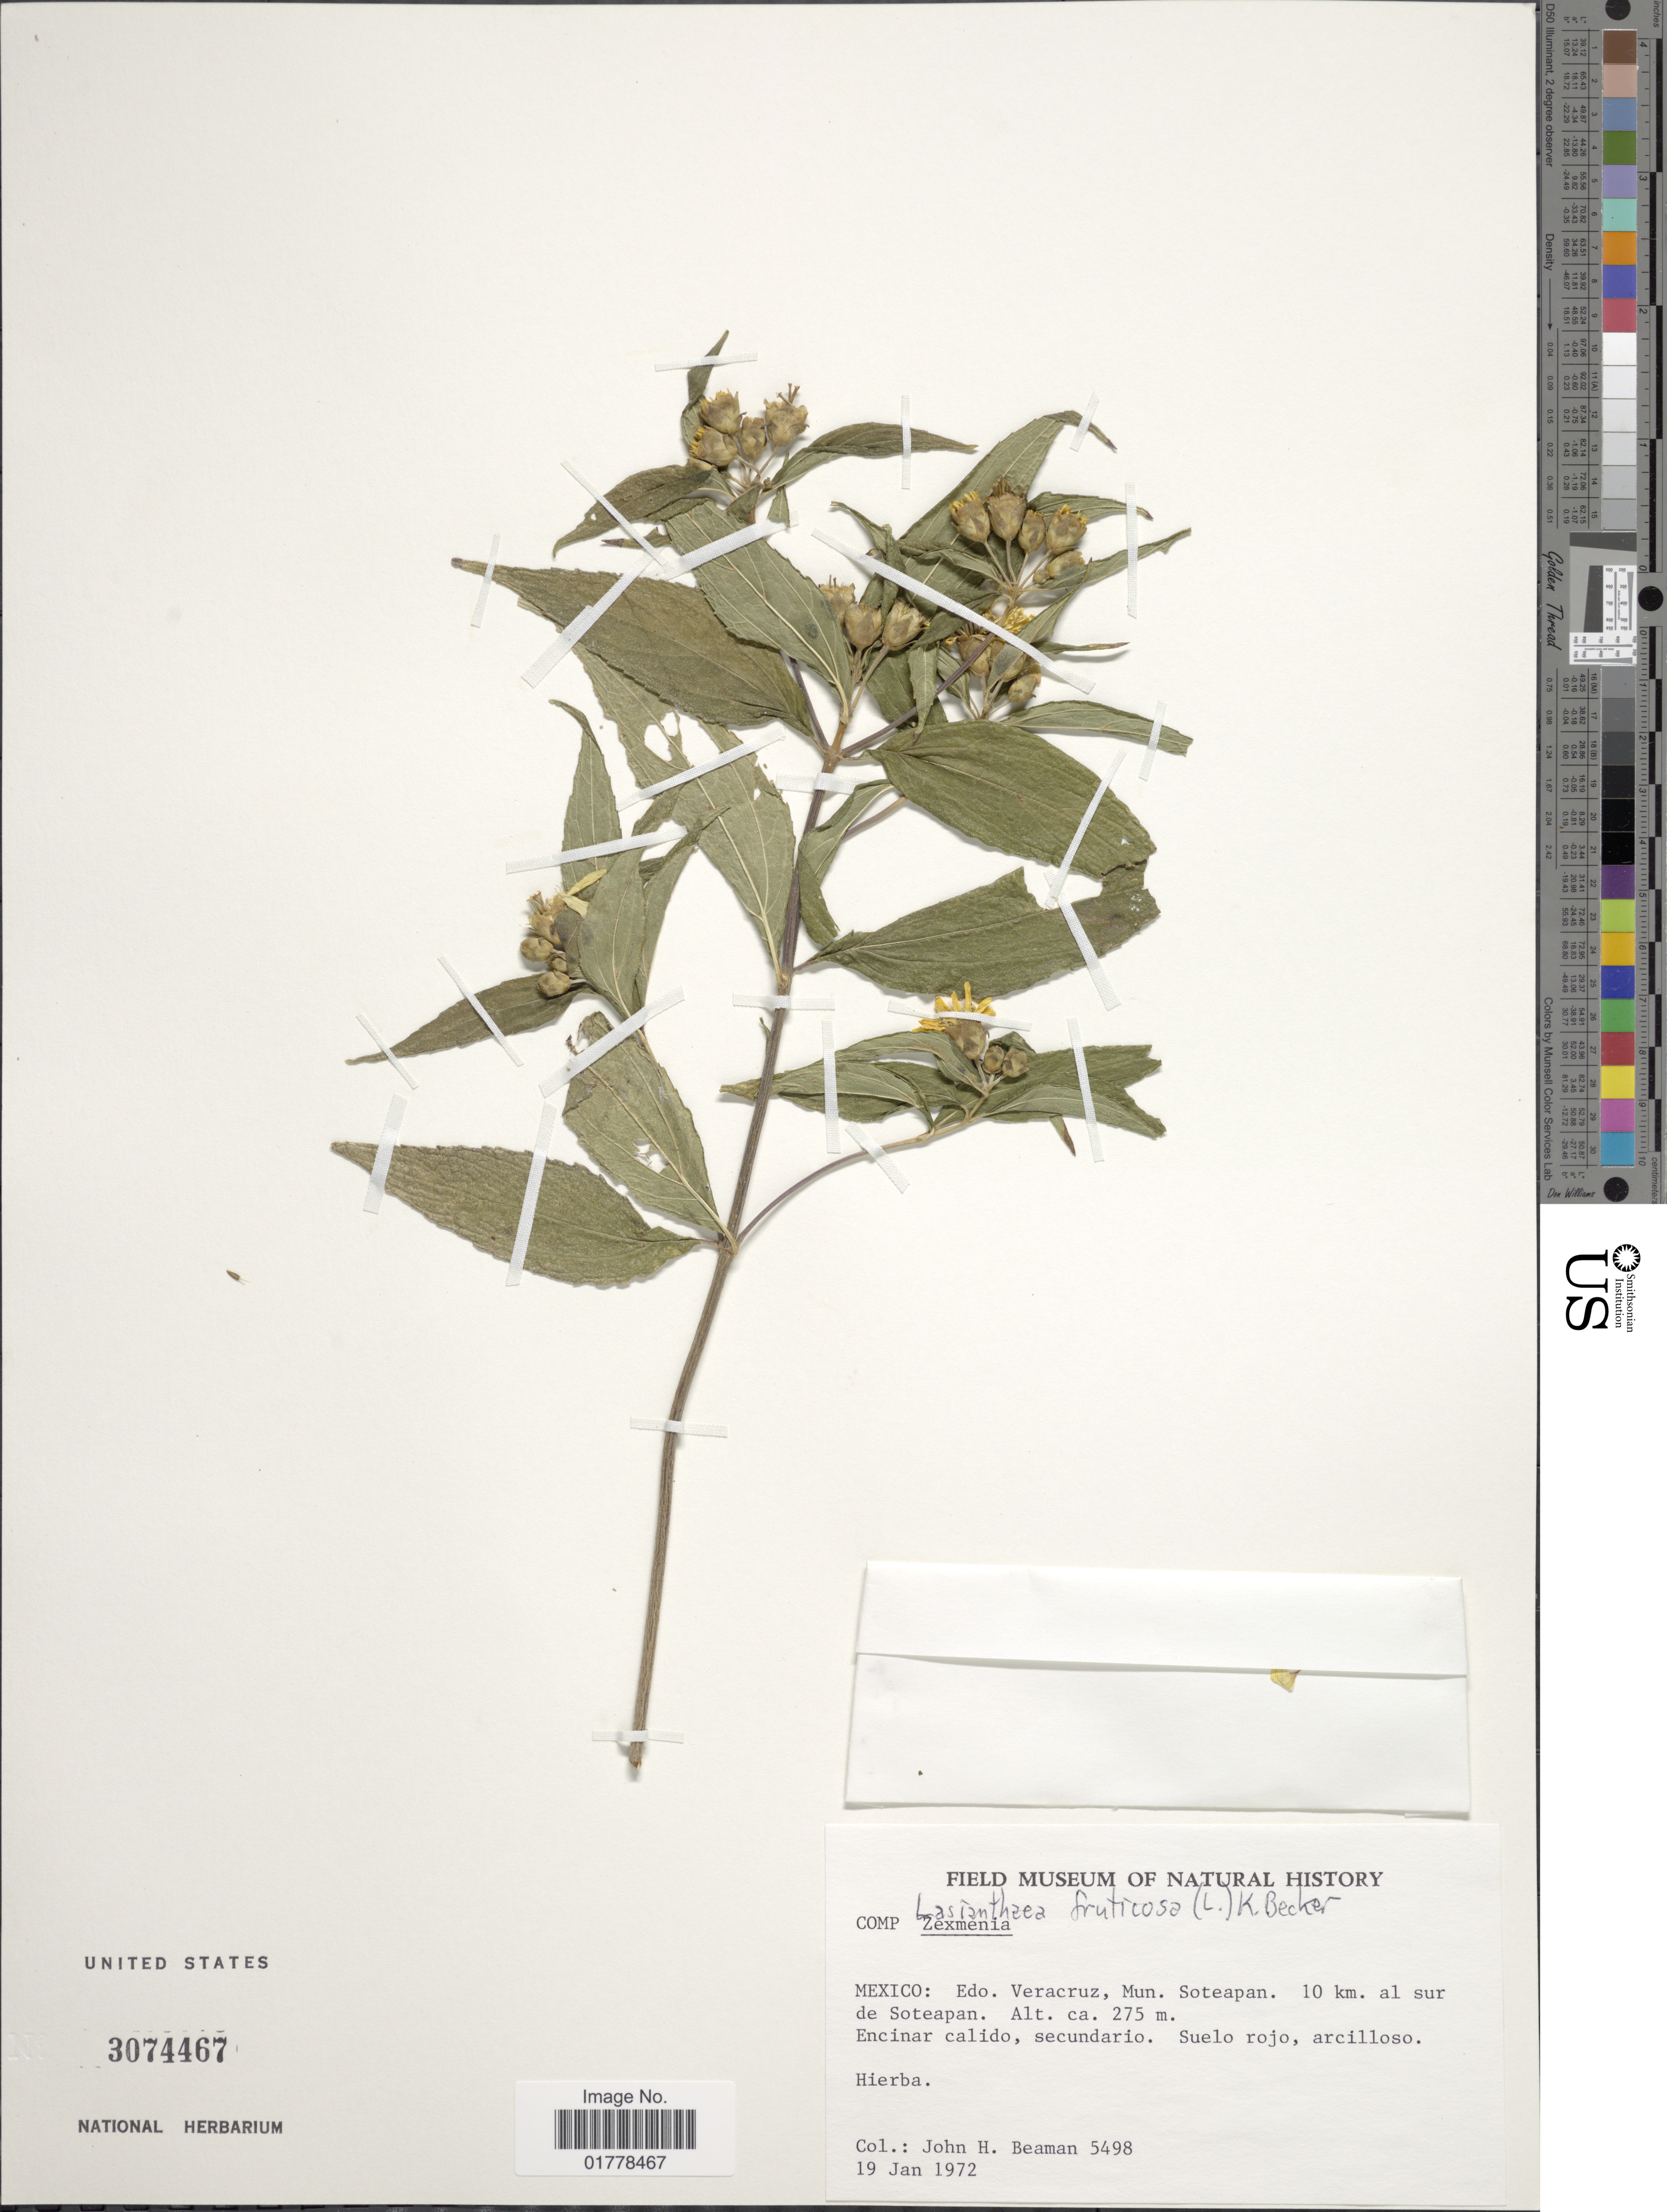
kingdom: Plantae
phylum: Tracheophyta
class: Magnoliopsida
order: Asterales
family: Asteraceae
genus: Lasianthaea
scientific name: Lasianthaea fruticosa var. fasciculata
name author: (DC.) K.M. Becker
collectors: J. H. Beaman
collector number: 5498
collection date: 1972-01-19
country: Mexico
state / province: Veracruz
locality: Mexico: Edo. Veracruz, Mun. Soteapan. 10 km. al sur de Soteapan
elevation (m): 275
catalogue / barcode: US 3074467